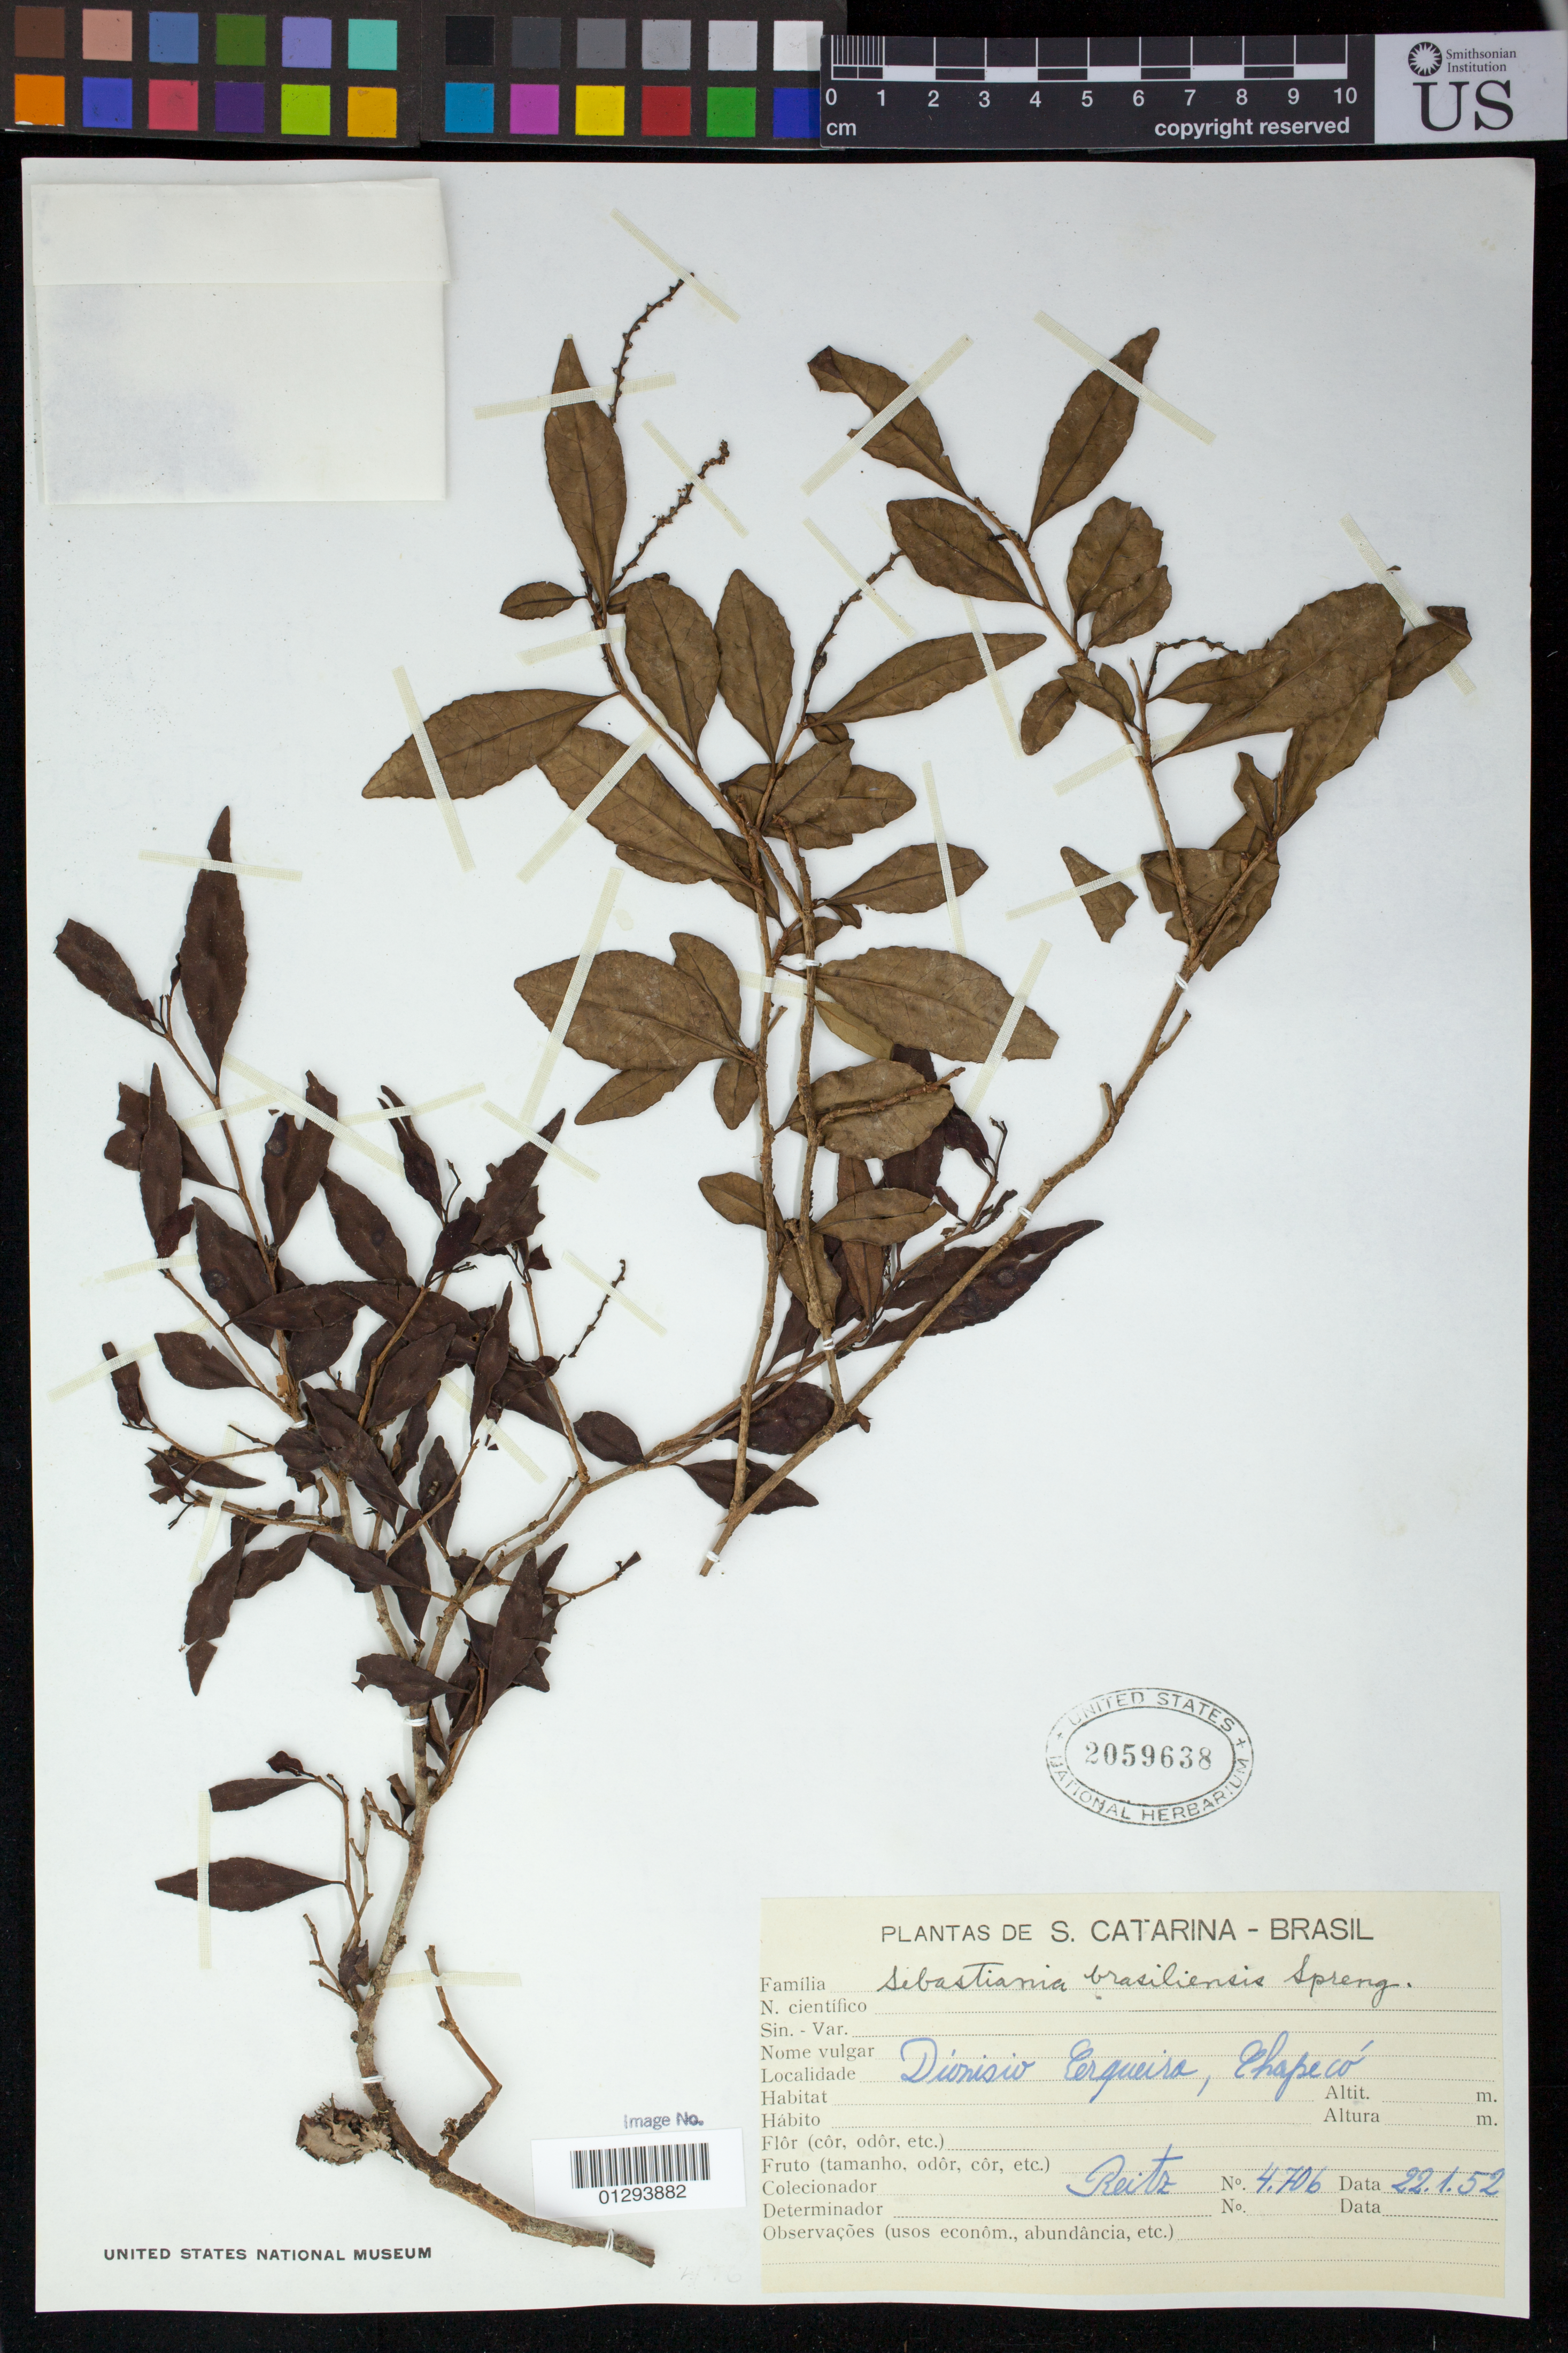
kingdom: Plantae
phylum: Tracheophyta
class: Magnoliopsida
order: Malpighiales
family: Euphorbiaceae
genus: Sebastiania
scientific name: Sebastiania brasiliensis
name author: Spreng.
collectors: R. Reitz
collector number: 4706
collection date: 1952-01-22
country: Brazil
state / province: Santa Catarina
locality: Dionisio Cerqueira, Chapeco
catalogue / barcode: US 2059638